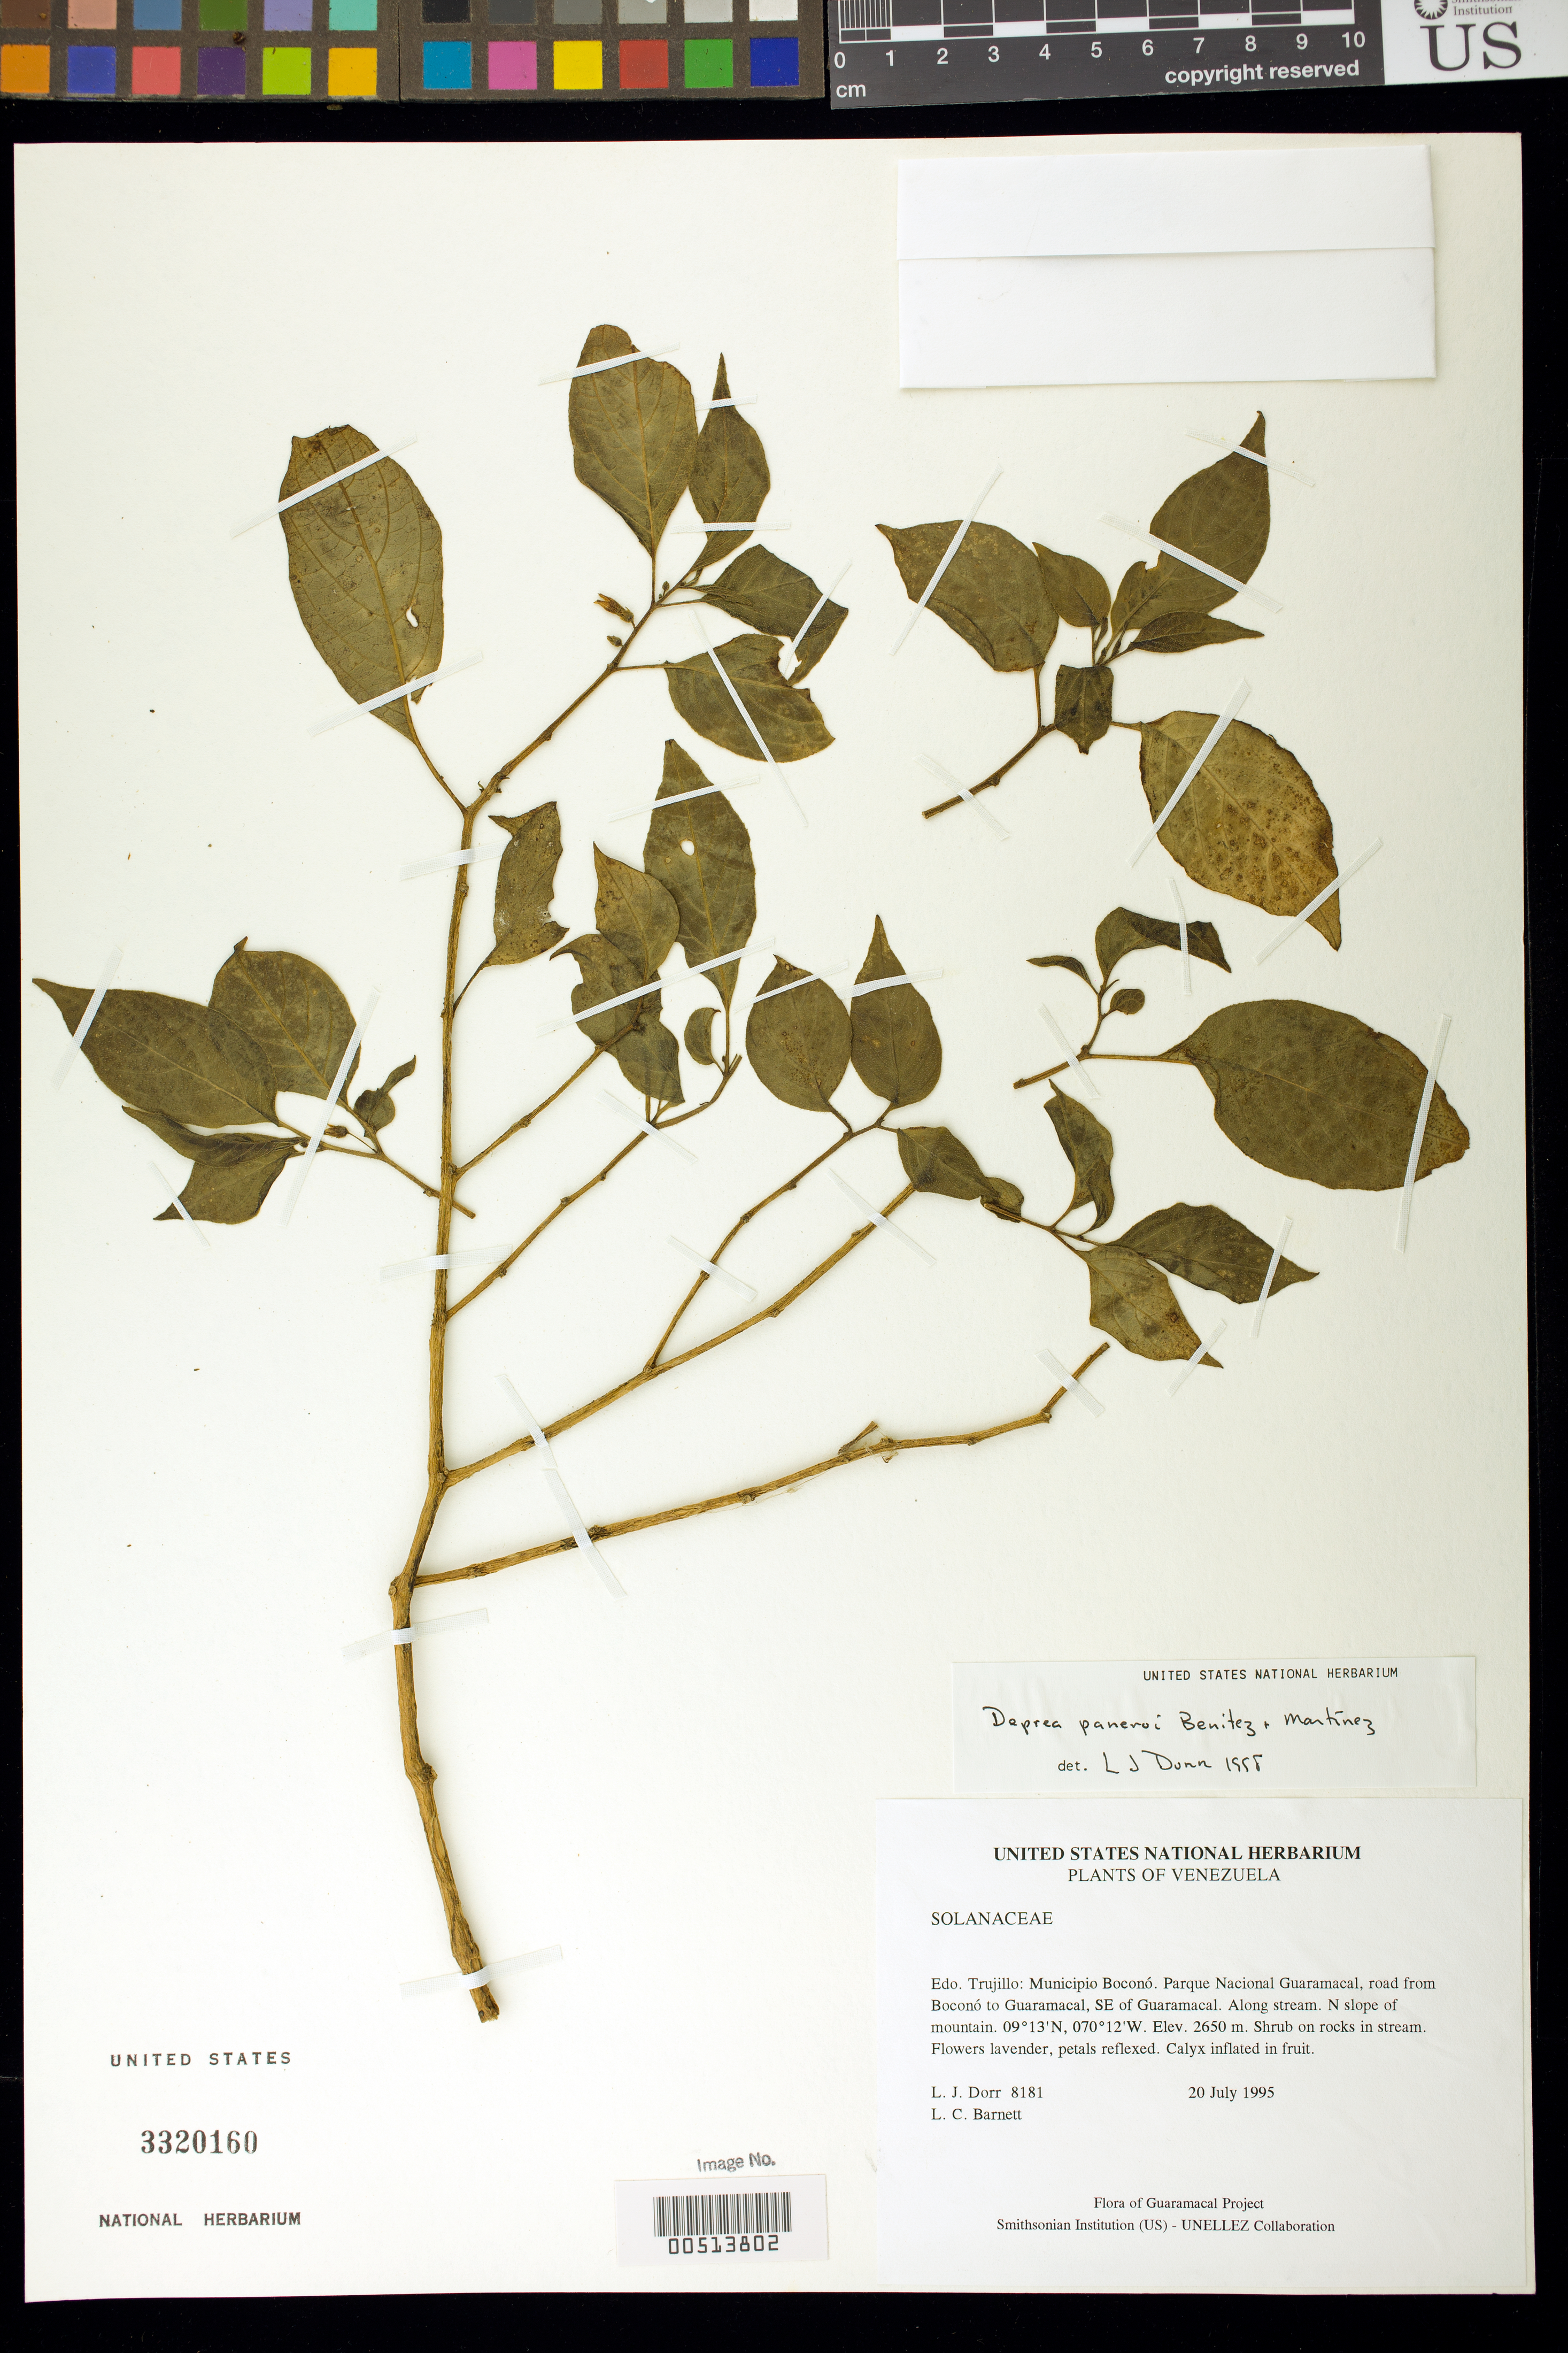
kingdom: Plantae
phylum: Tracheophyta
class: Magnoliopsida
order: Solanales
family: Solanaceae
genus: Deprea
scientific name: Deprea paneroi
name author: Benítez & M. Martinez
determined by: Dorr, L. J., (BOT), Smithsonian Institution - National Museum of Natural History (UNITED STATES)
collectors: L. J. Dorr & L. C. Barnett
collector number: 8181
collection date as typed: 20 Jul 1995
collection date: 1995-07-20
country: Venezuela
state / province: Trujillo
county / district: Boconó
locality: Parque Nacional Guaramacal, road from Boconó to Guaramacal, SE of Guaramacal. Along stream. N slope of mountain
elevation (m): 2650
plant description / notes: DUKE, NY, PORT, US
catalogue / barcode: US 3320160